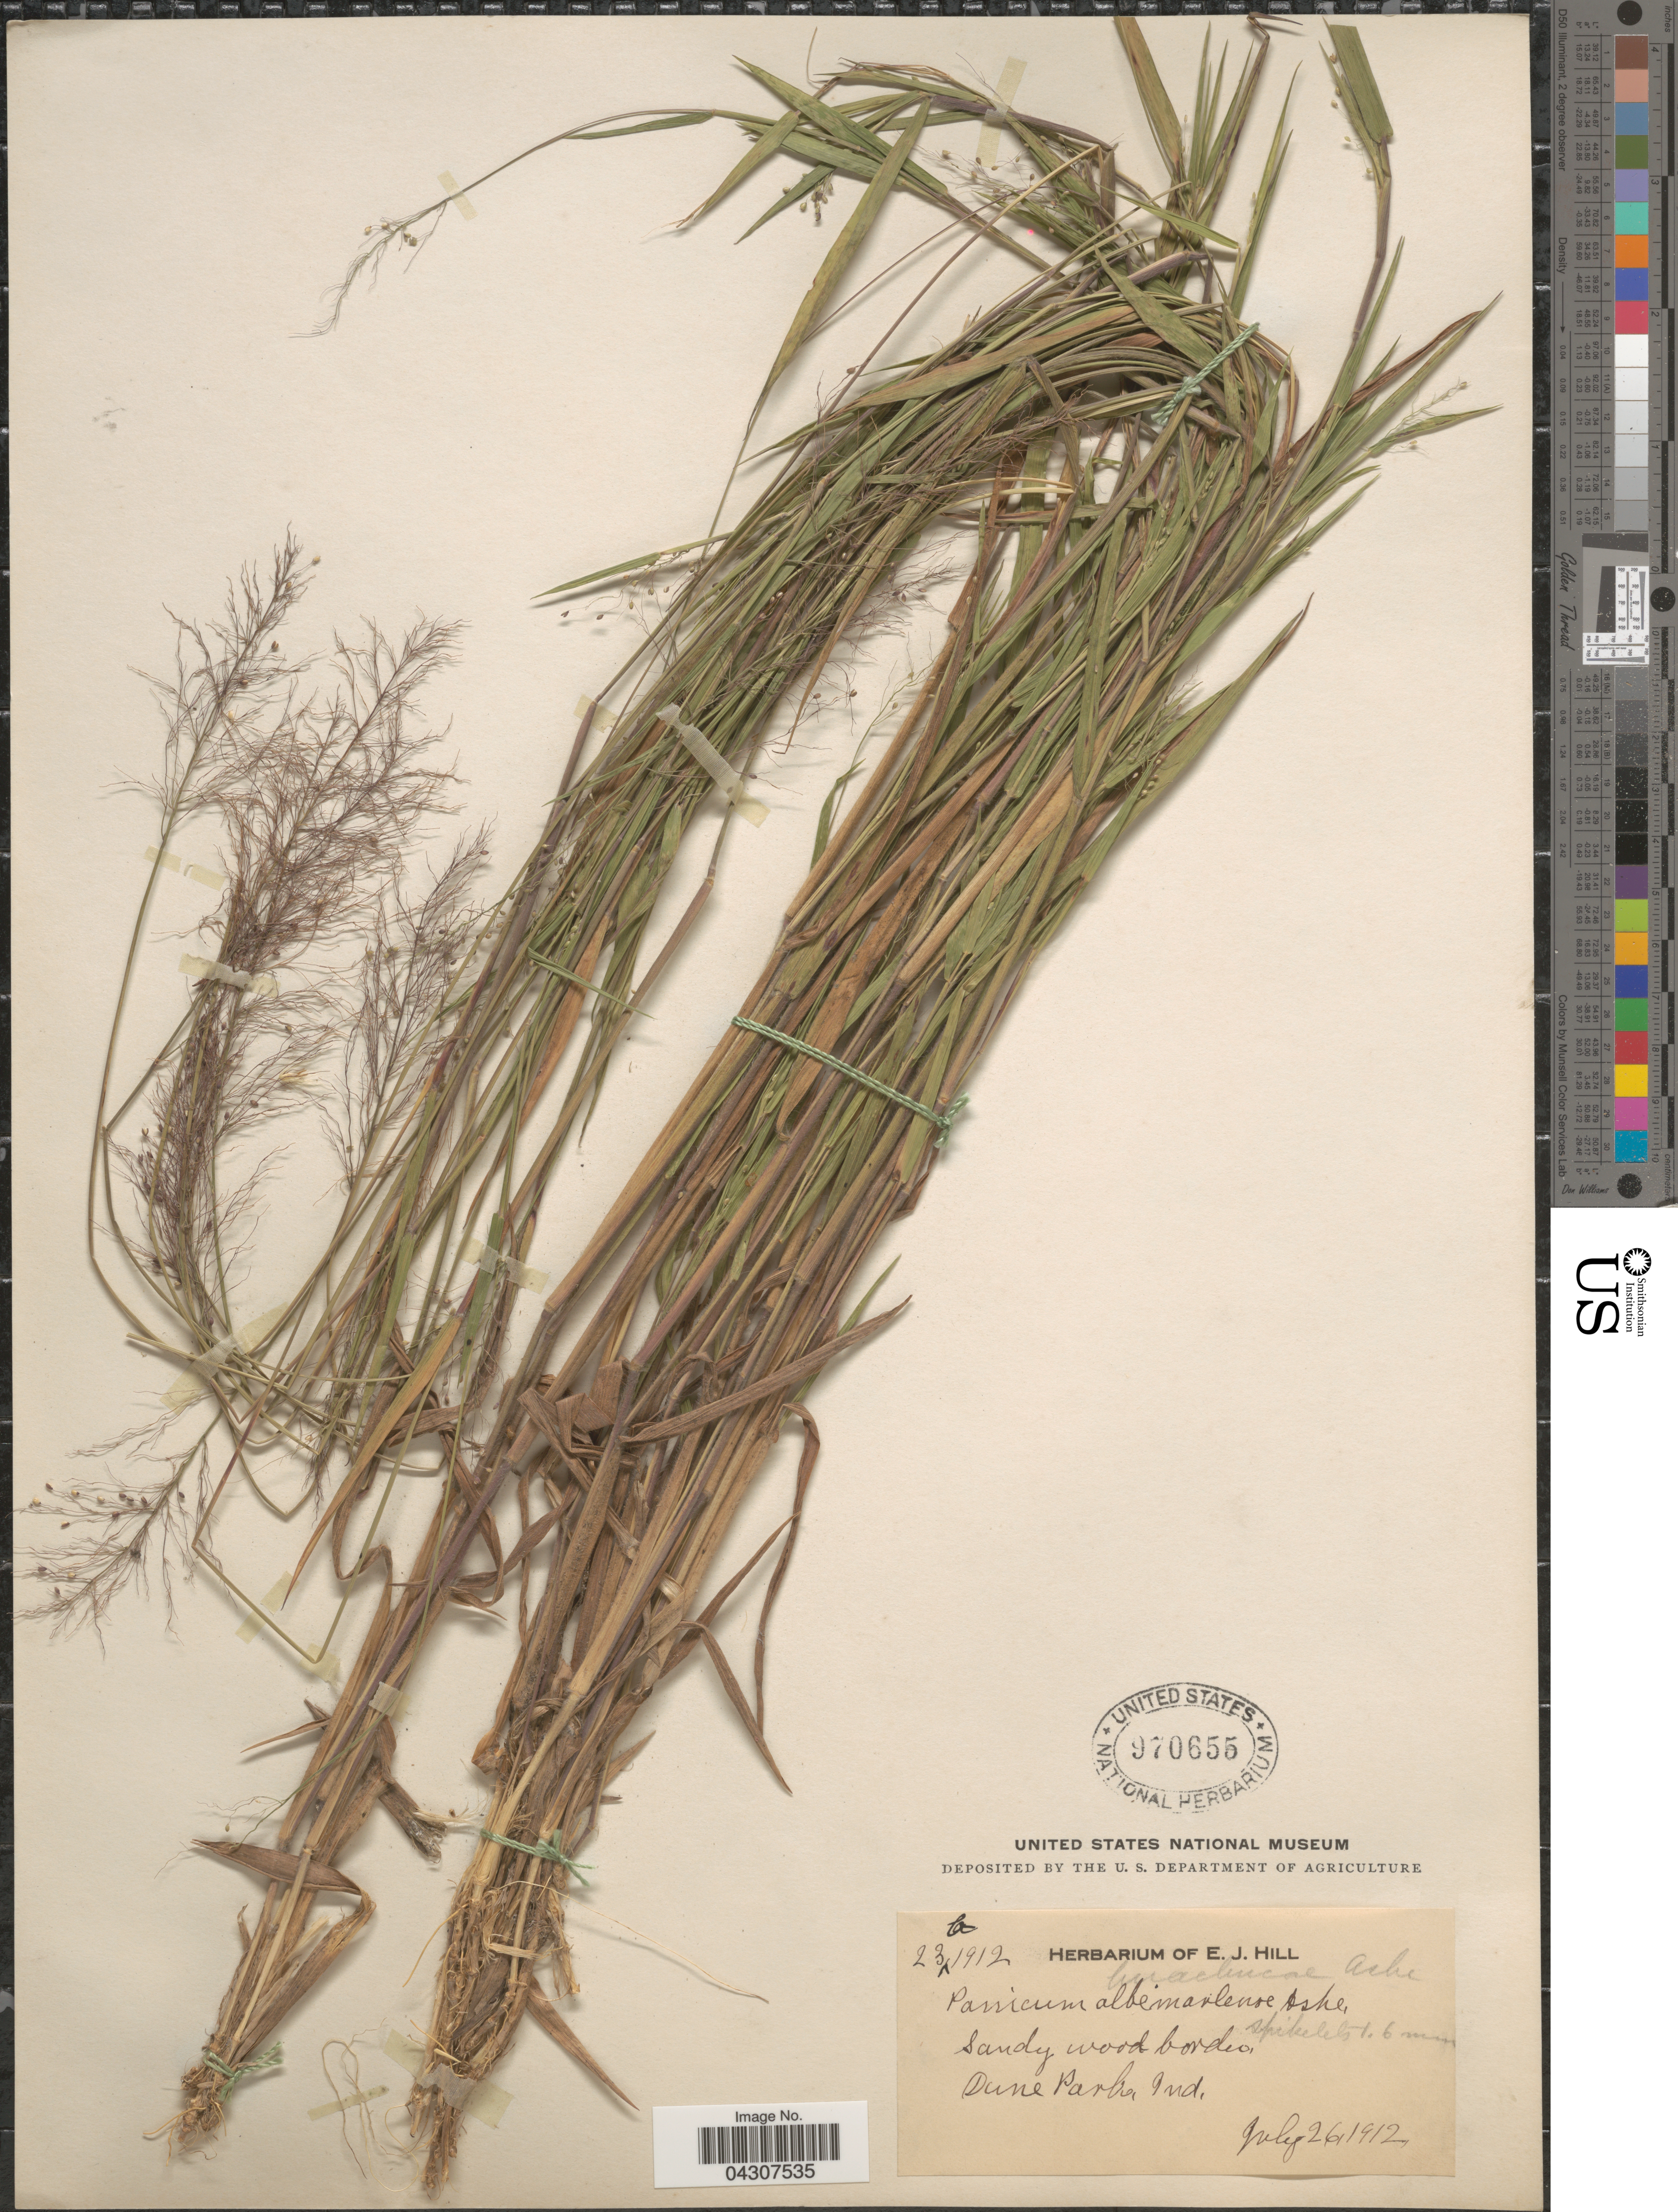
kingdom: Plantae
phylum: Tracheophyta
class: Liliopsida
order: Poales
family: Poaceae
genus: Dichanthelium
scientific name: Dichanthelium acuminatum var. acuminatum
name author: (Sw.) Gould & C.A. Clark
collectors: Ex herb. E. J. Hill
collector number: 231912*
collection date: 1912-07-26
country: United States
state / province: Indiana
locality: Sandy wood border. Dune Park.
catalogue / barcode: US 970655